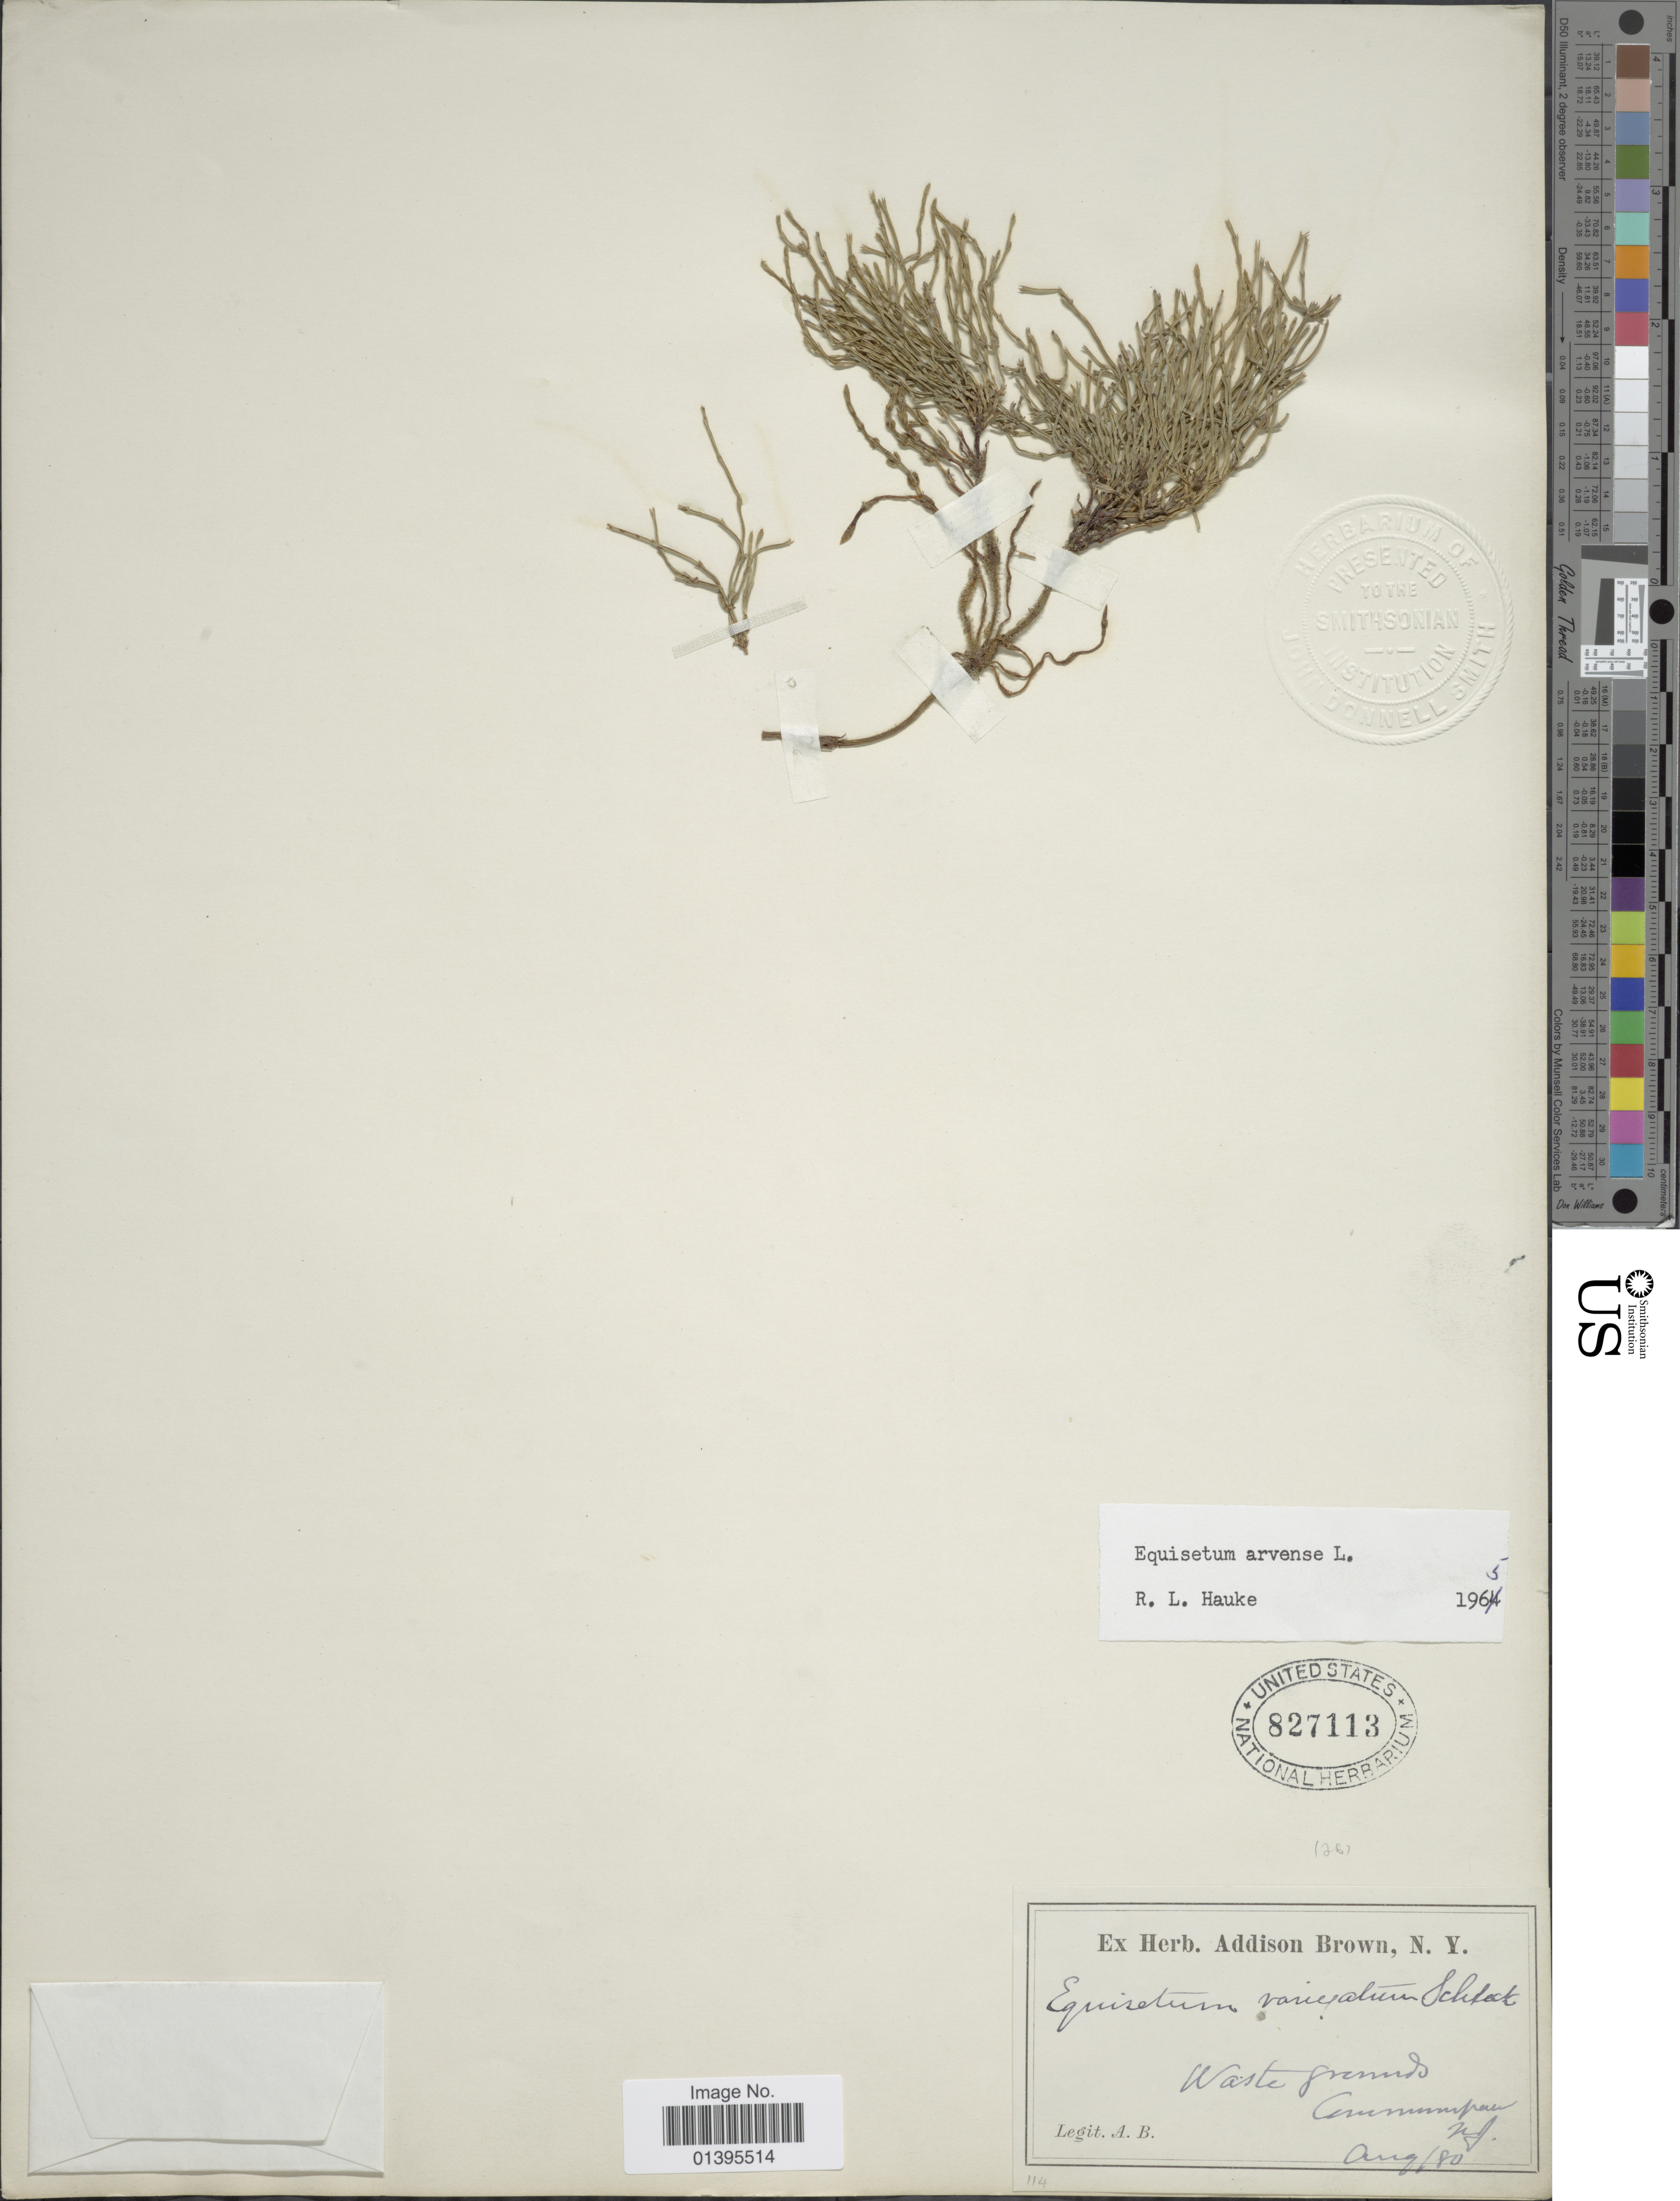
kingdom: Plantae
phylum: Tracheophyta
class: Polypodiopsida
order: Equisetales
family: Equisetaceae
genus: Equisetum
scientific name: Equisetum arvense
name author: L.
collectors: A. Brown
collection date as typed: Transcribed d/m/y: /8/80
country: United States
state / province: New Jersey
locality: Waste grounds, Communipaw.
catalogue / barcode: US 827113